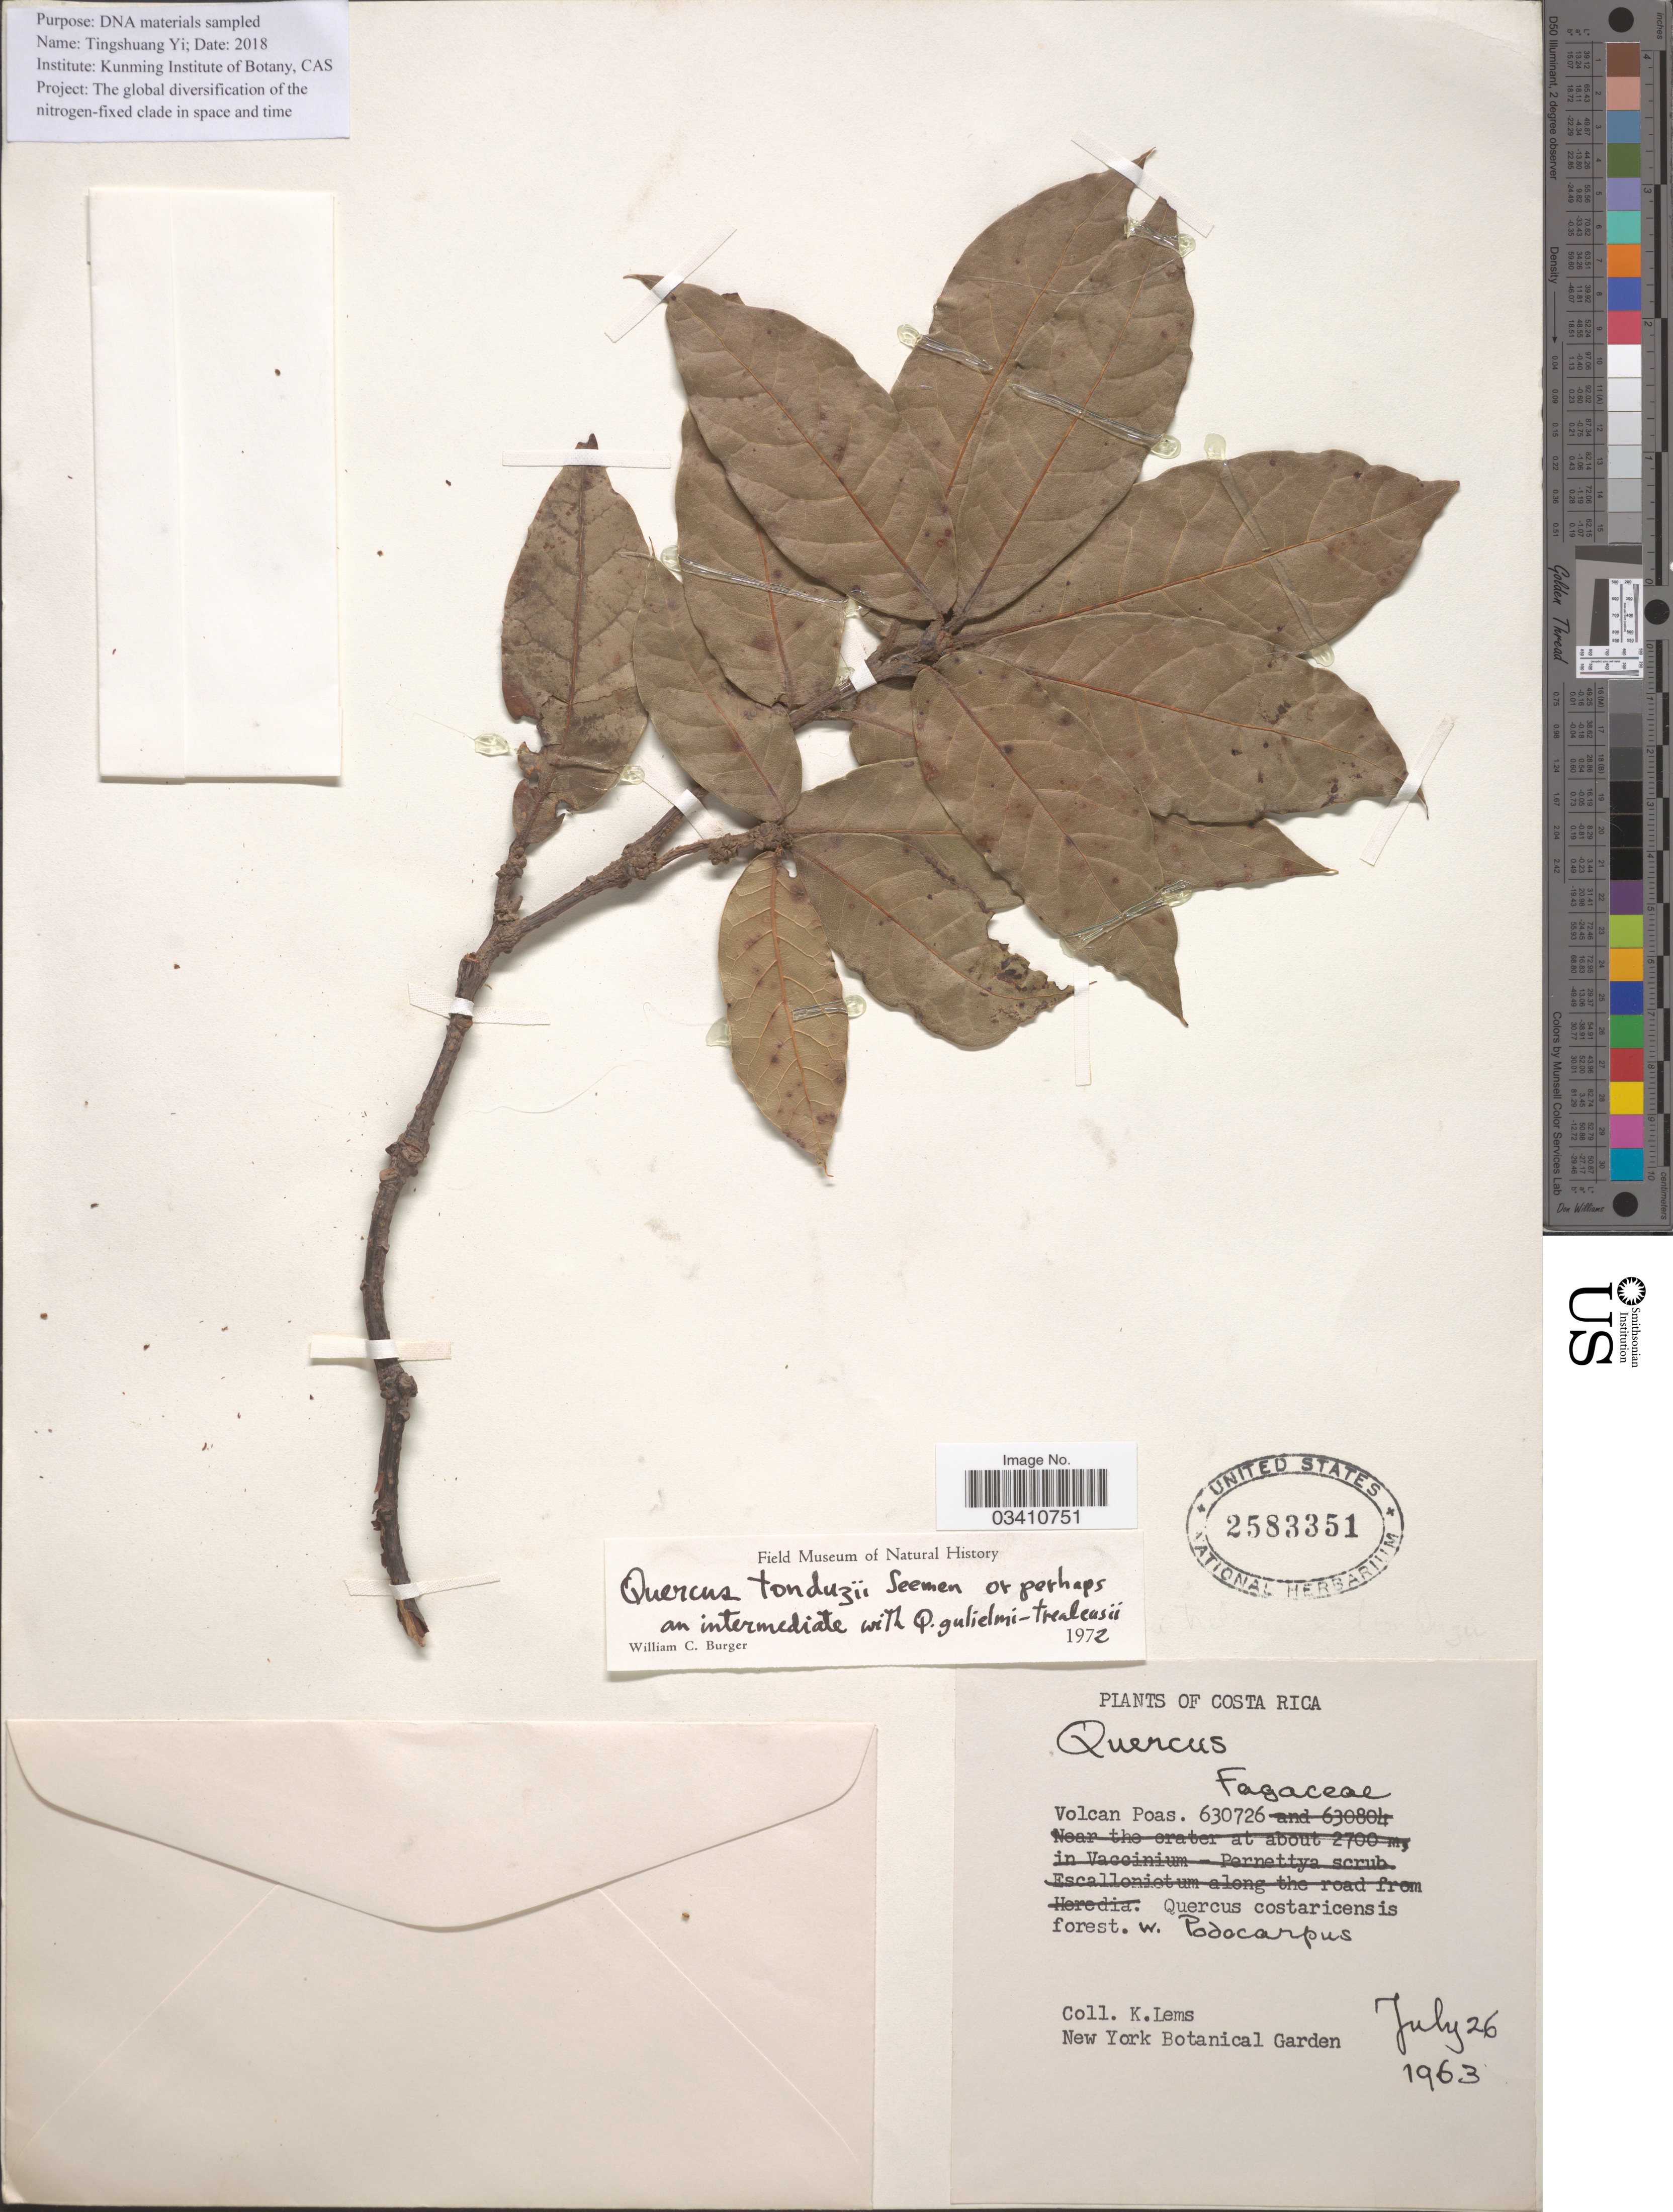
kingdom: Plantae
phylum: Tracheophyta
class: Magnoliopsida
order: Fagales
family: Fagaceae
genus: Quercus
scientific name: Quercus tonduzii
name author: Seemen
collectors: K. Lems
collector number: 630726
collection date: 1963-07-26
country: Nicaragua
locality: Volcan Poas.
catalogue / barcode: US 2583351